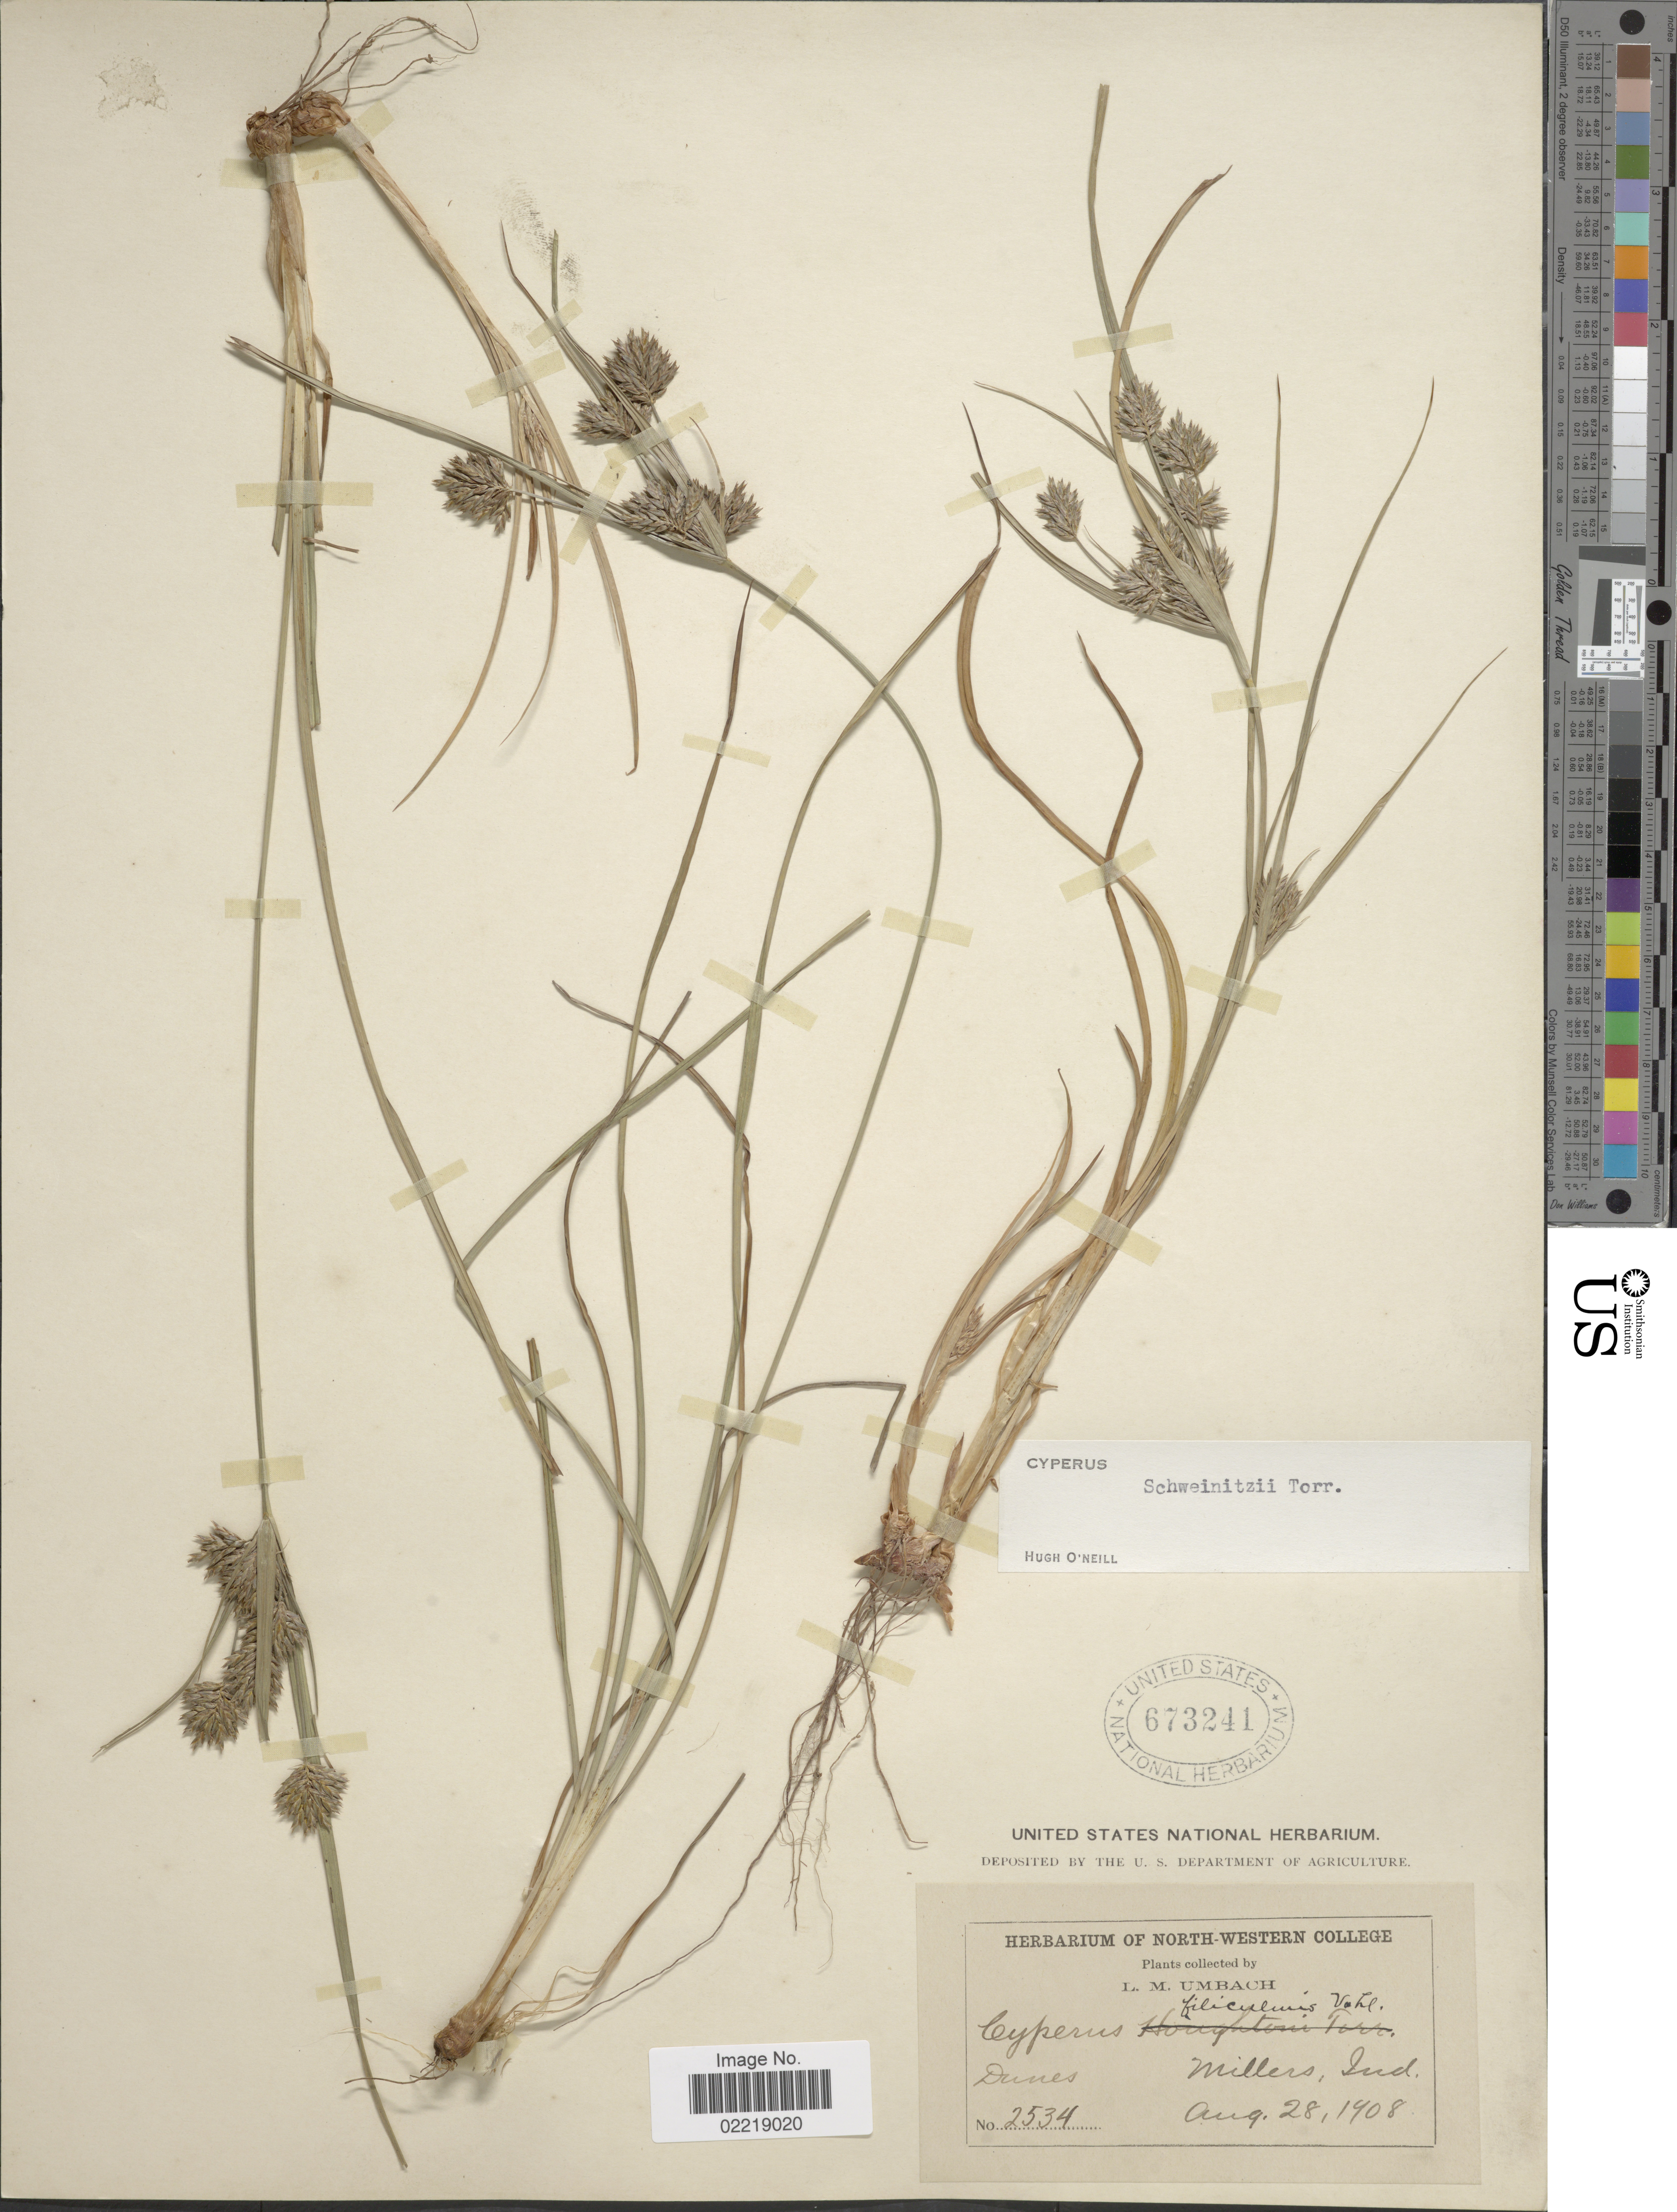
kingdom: Plantae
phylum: Tracheophyta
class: Liliopsida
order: Poales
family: Cyperaceae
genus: Cyperus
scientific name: Cyperus schweinitzii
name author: Torr.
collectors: L. M. Umbach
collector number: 2534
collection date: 1908-08-28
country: United States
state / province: Indiana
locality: Dunes, Millers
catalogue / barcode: US 673241